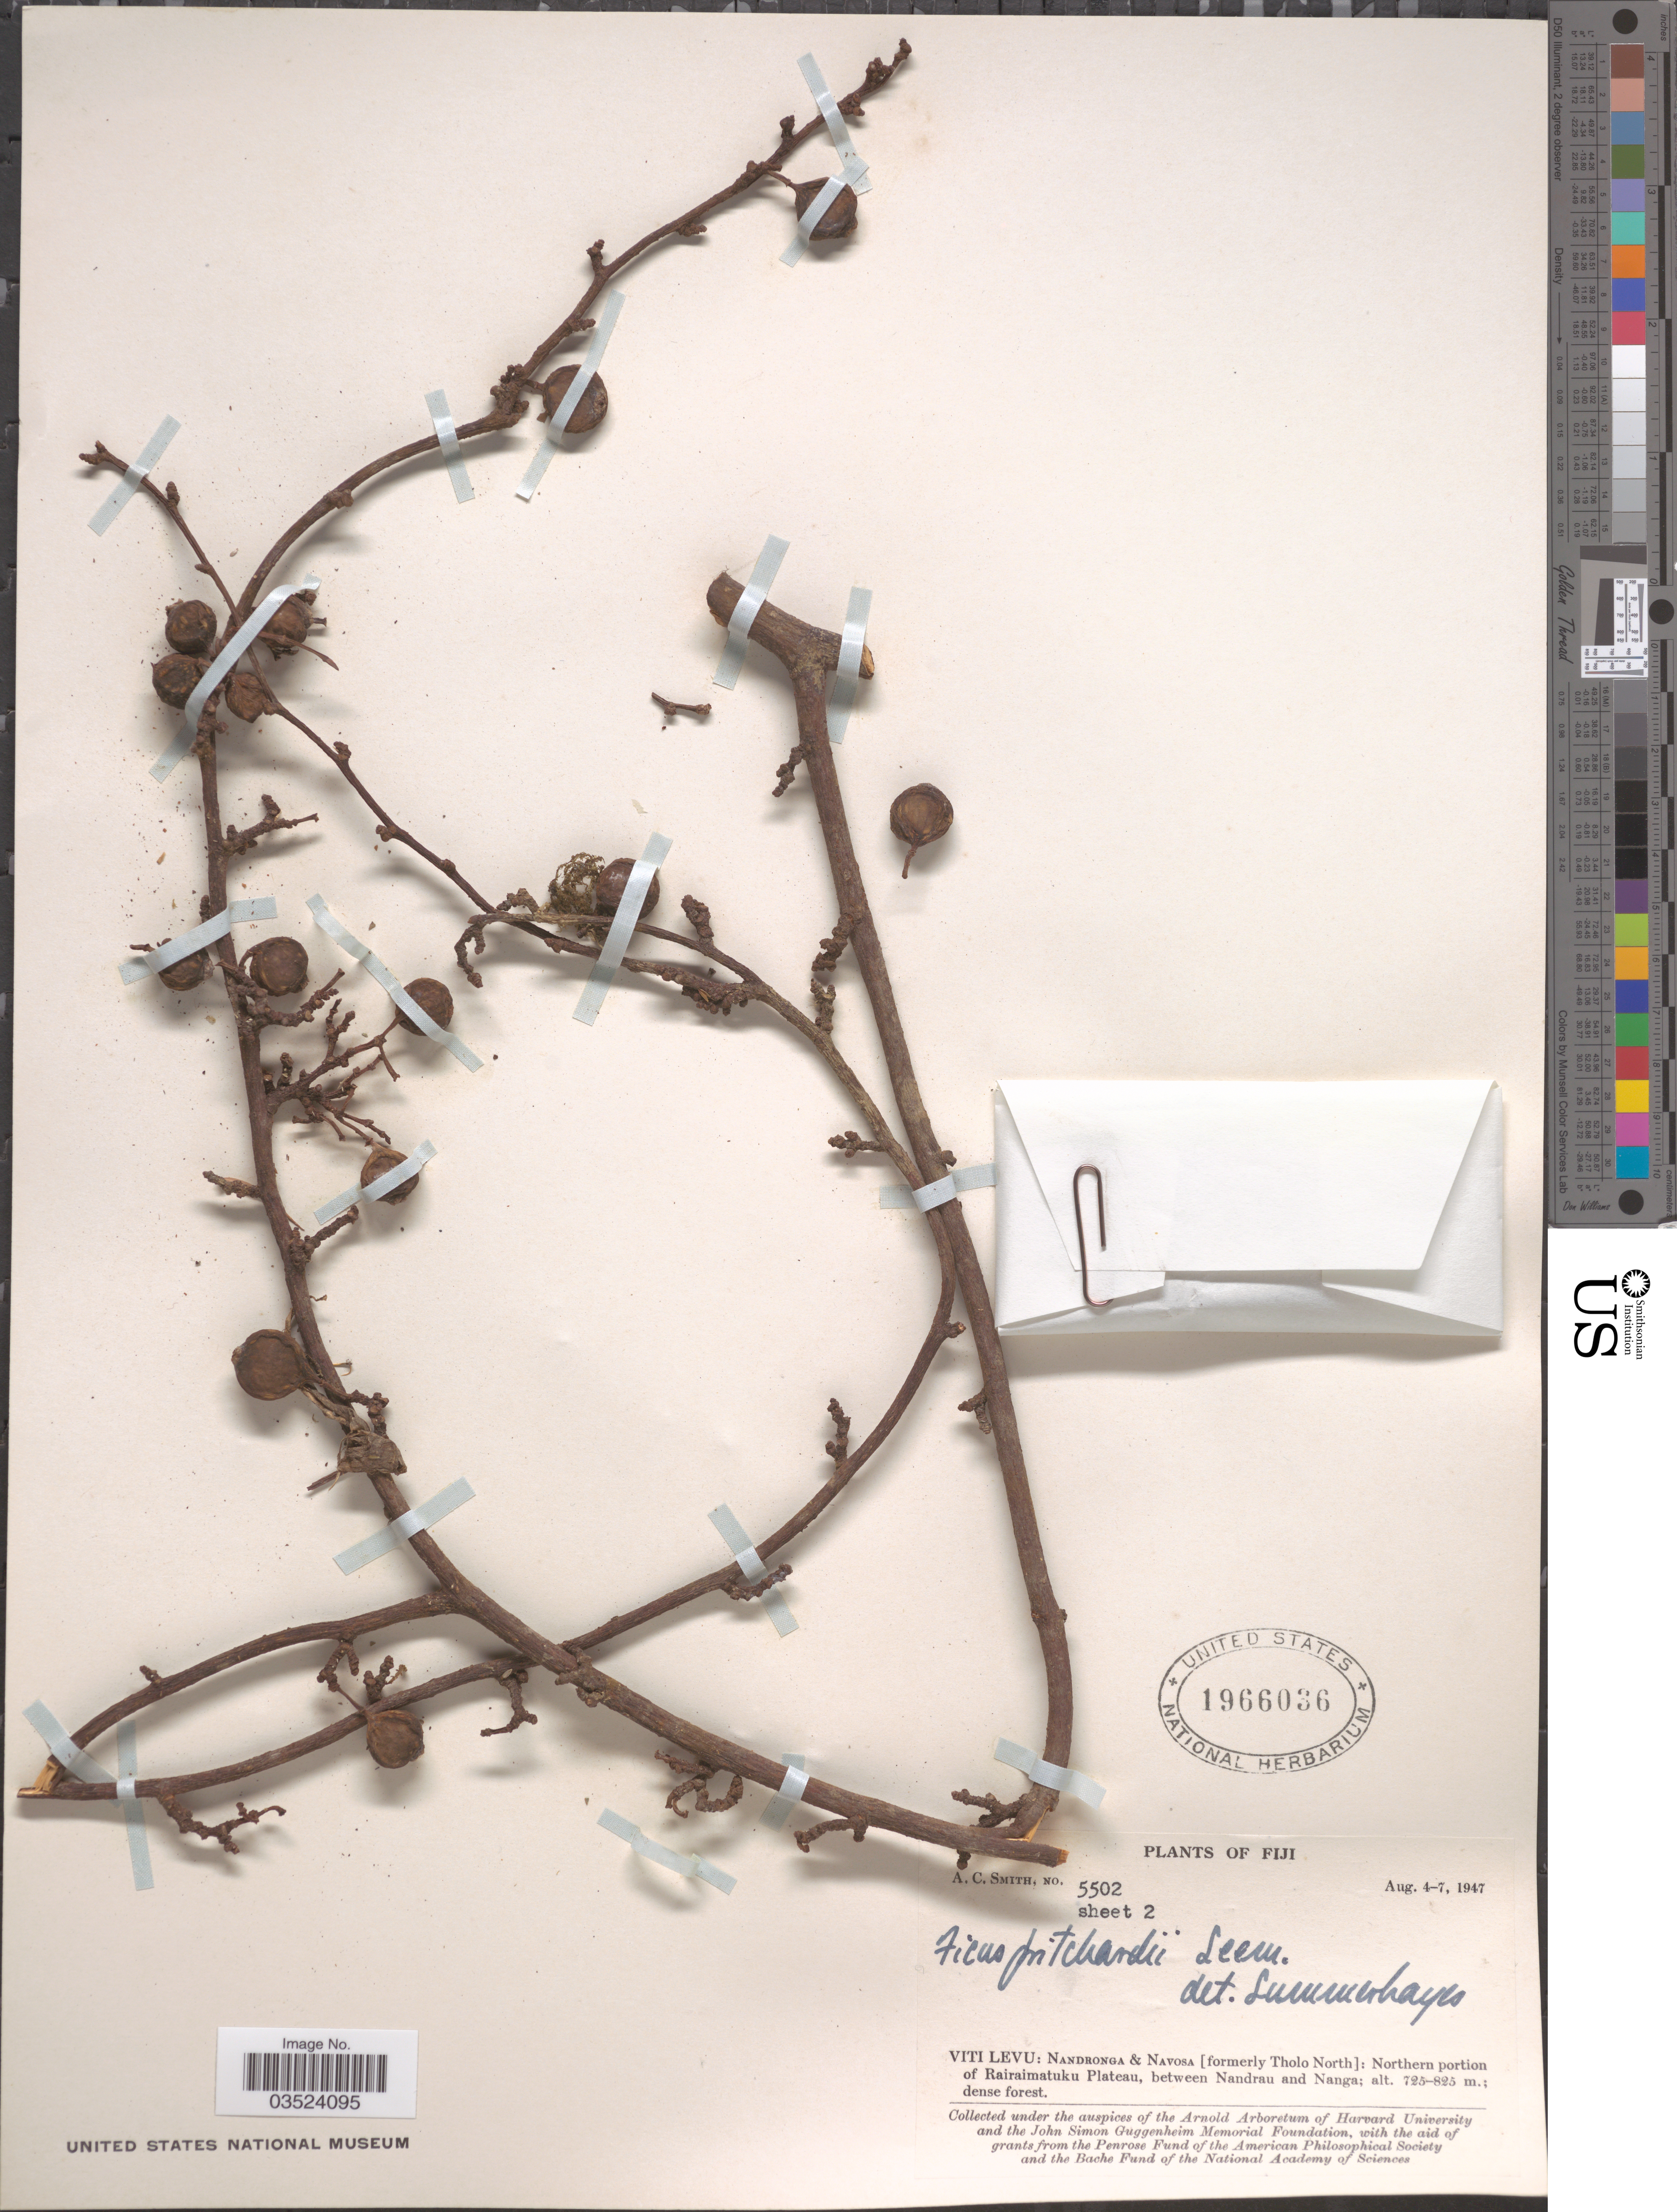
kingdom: Plantae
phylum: Tracheophyta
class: Magnoliopsida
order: Rosales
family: Moraceae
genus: Ficus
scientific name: Ficus pritchardii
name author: Seem.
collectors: A. C. Smith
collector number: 5502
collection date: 1947-08-04/1947-08-07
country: Fiji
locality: Viti Levu: Nandronga & Navosa [formerly Tholo North]: Northern portion of Rairaimatuku Plateau, between Nandrau and Nanga.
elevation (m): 725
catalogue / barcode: US 1966036